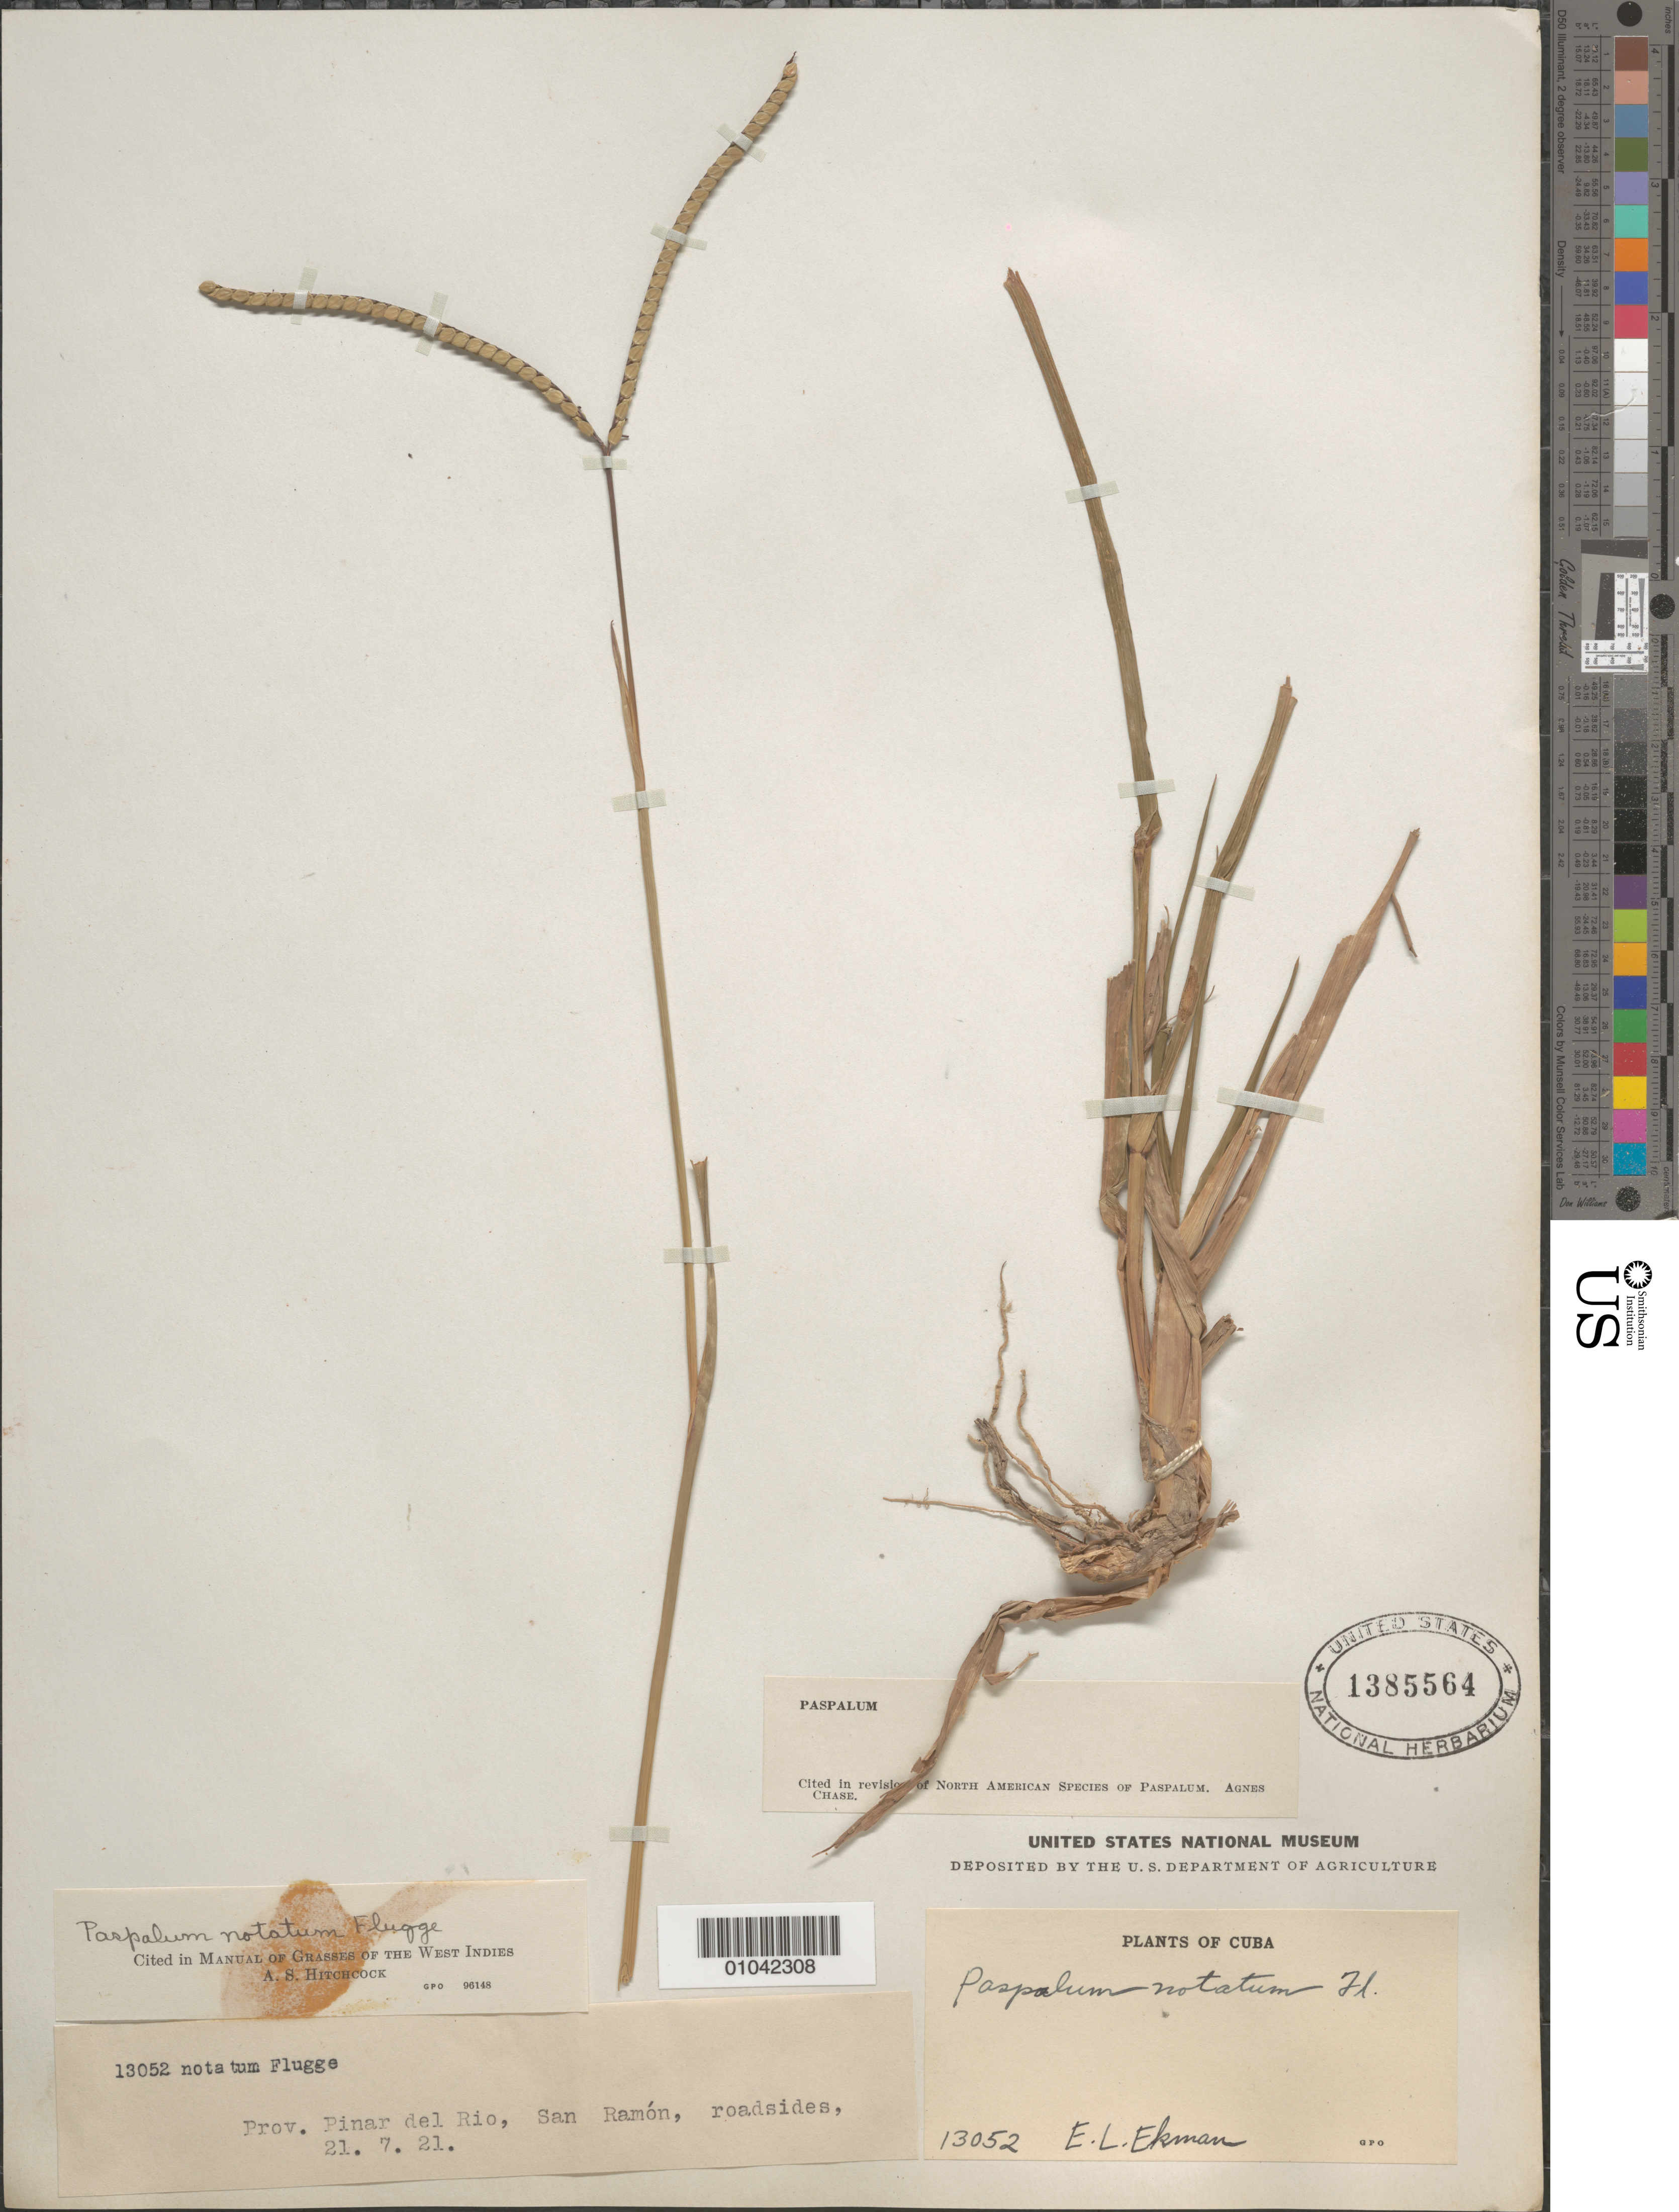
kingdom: Plantae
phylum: Tracheophyta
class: Liliopsida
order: Poales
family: Poaceae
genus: Paspalum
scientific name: Paspalum notatum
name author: Flüggé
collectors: E. L. Ekman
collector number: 13052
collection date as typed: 21 Jul 1921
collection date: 1921-07-21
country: Cuba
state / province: Pinar del Rio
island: Cuba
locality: San Ramon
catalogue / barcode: US 1385564